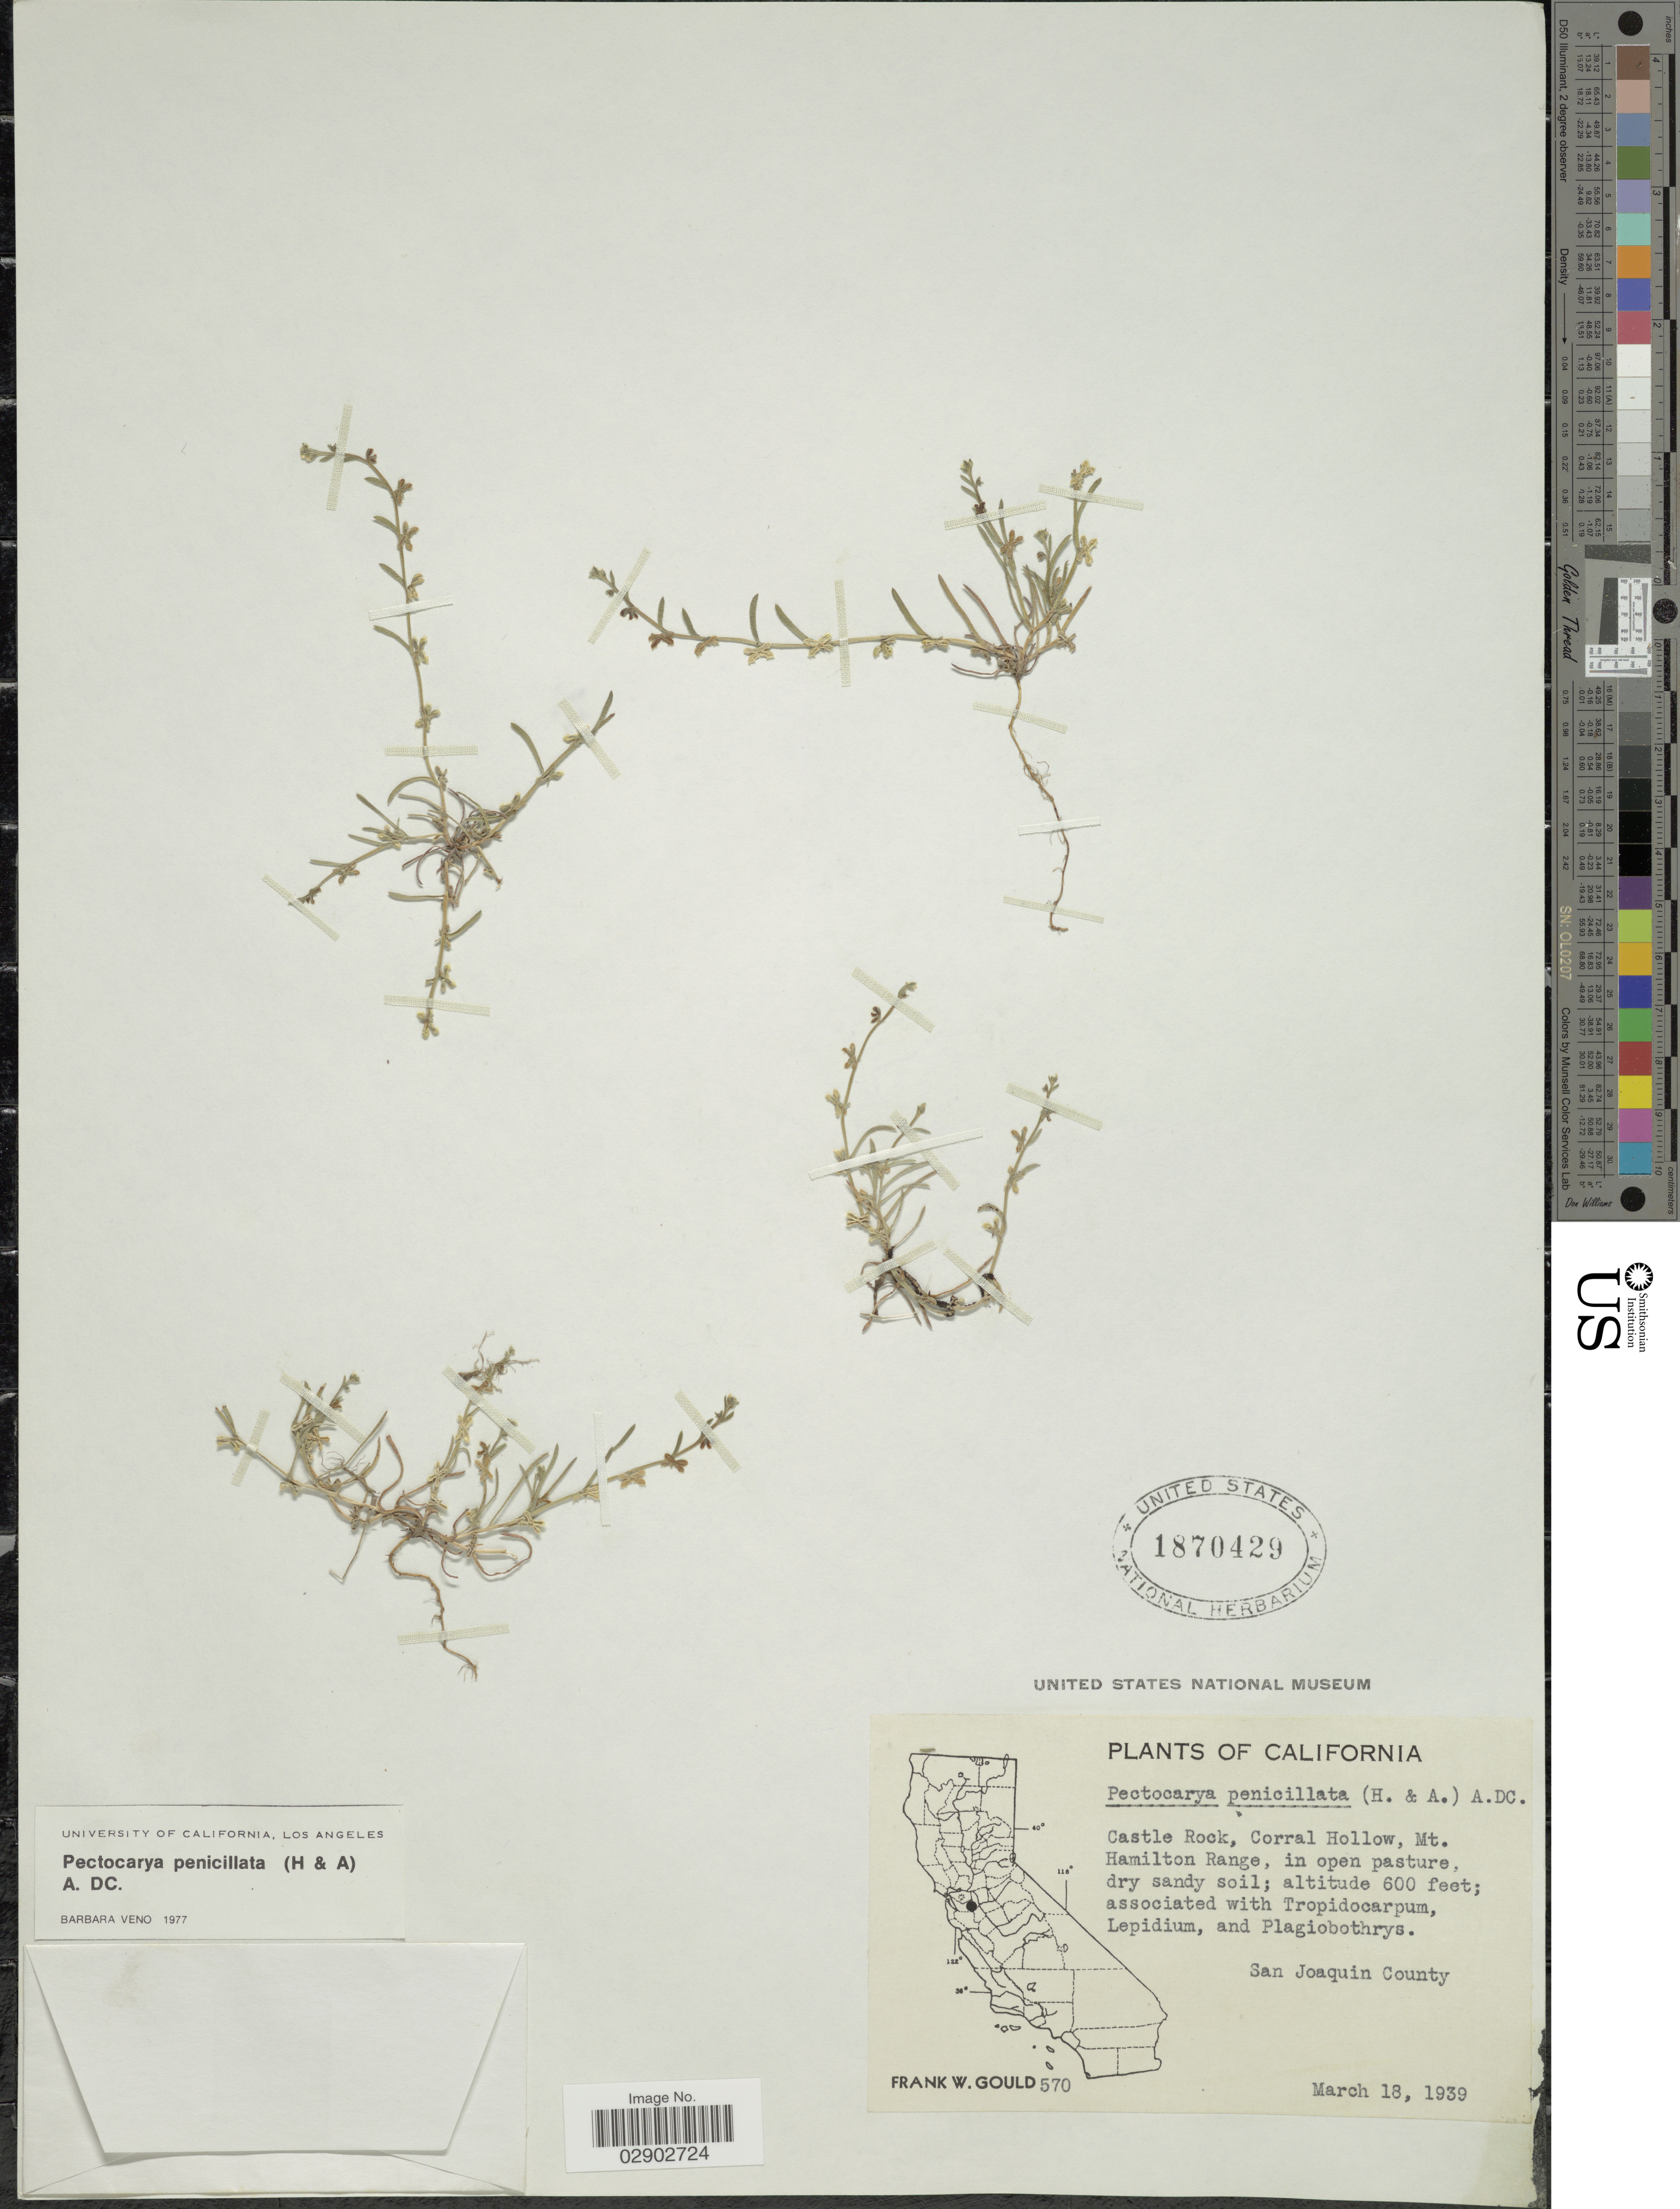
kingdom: Plantae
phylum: Tracheophyta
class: Magnoliopsida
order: Boraginales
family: Boraginaceae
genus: Pectocarya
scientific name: Pectocarya penicillata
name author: Hook. & Arn.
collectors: F. W. Gould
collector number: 570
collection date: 1939-03-18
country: United States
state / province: California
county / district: San Joaquin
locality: Castle Rock, Corral Hollow, Mt. Hamilton Range. San Joaquin County.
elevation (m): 183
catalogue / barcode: US 1870429